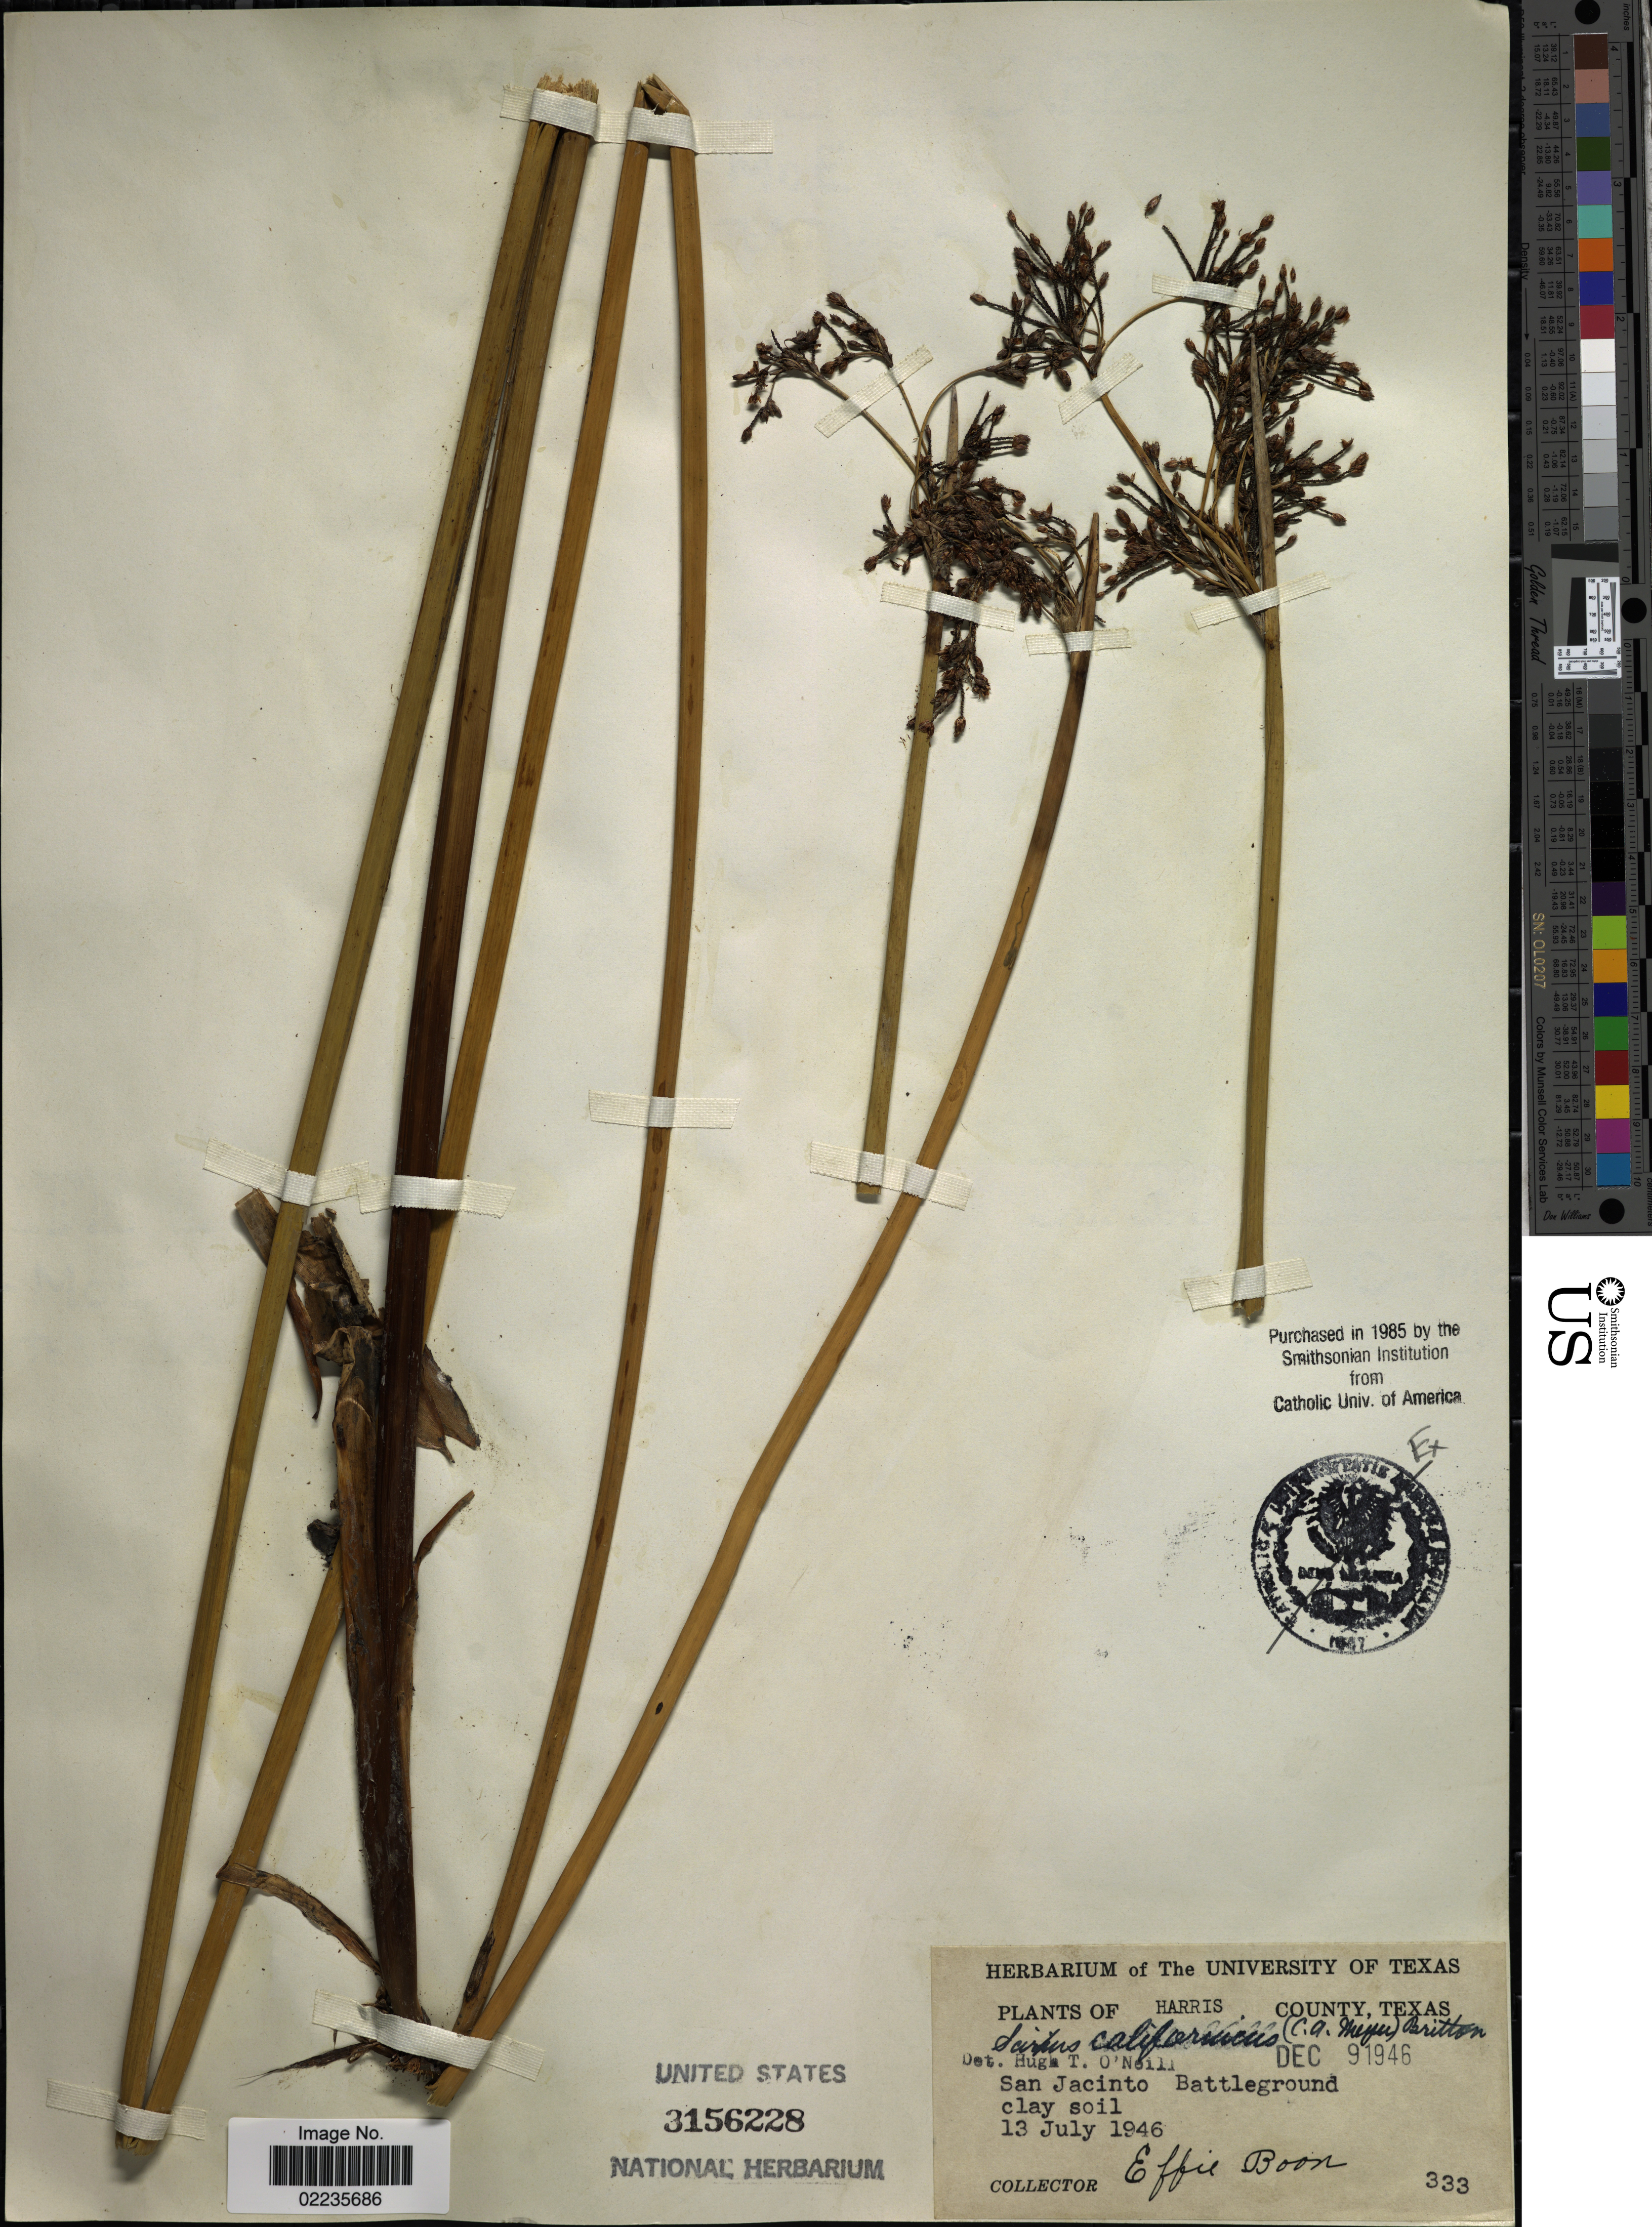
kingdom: Plantae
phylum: Tracheophyta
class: Liliopsida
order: Poales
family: Cyperaceae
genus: Schoenoplectus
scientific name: Schoenoplectus californicus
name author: (C.A. Mey.) Soják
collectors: E. Boon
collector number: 333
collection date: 1946-07-13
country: United States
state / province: Texas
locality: Harris County, Texas, San Jacinto, Battleground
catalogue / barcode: US 3156228